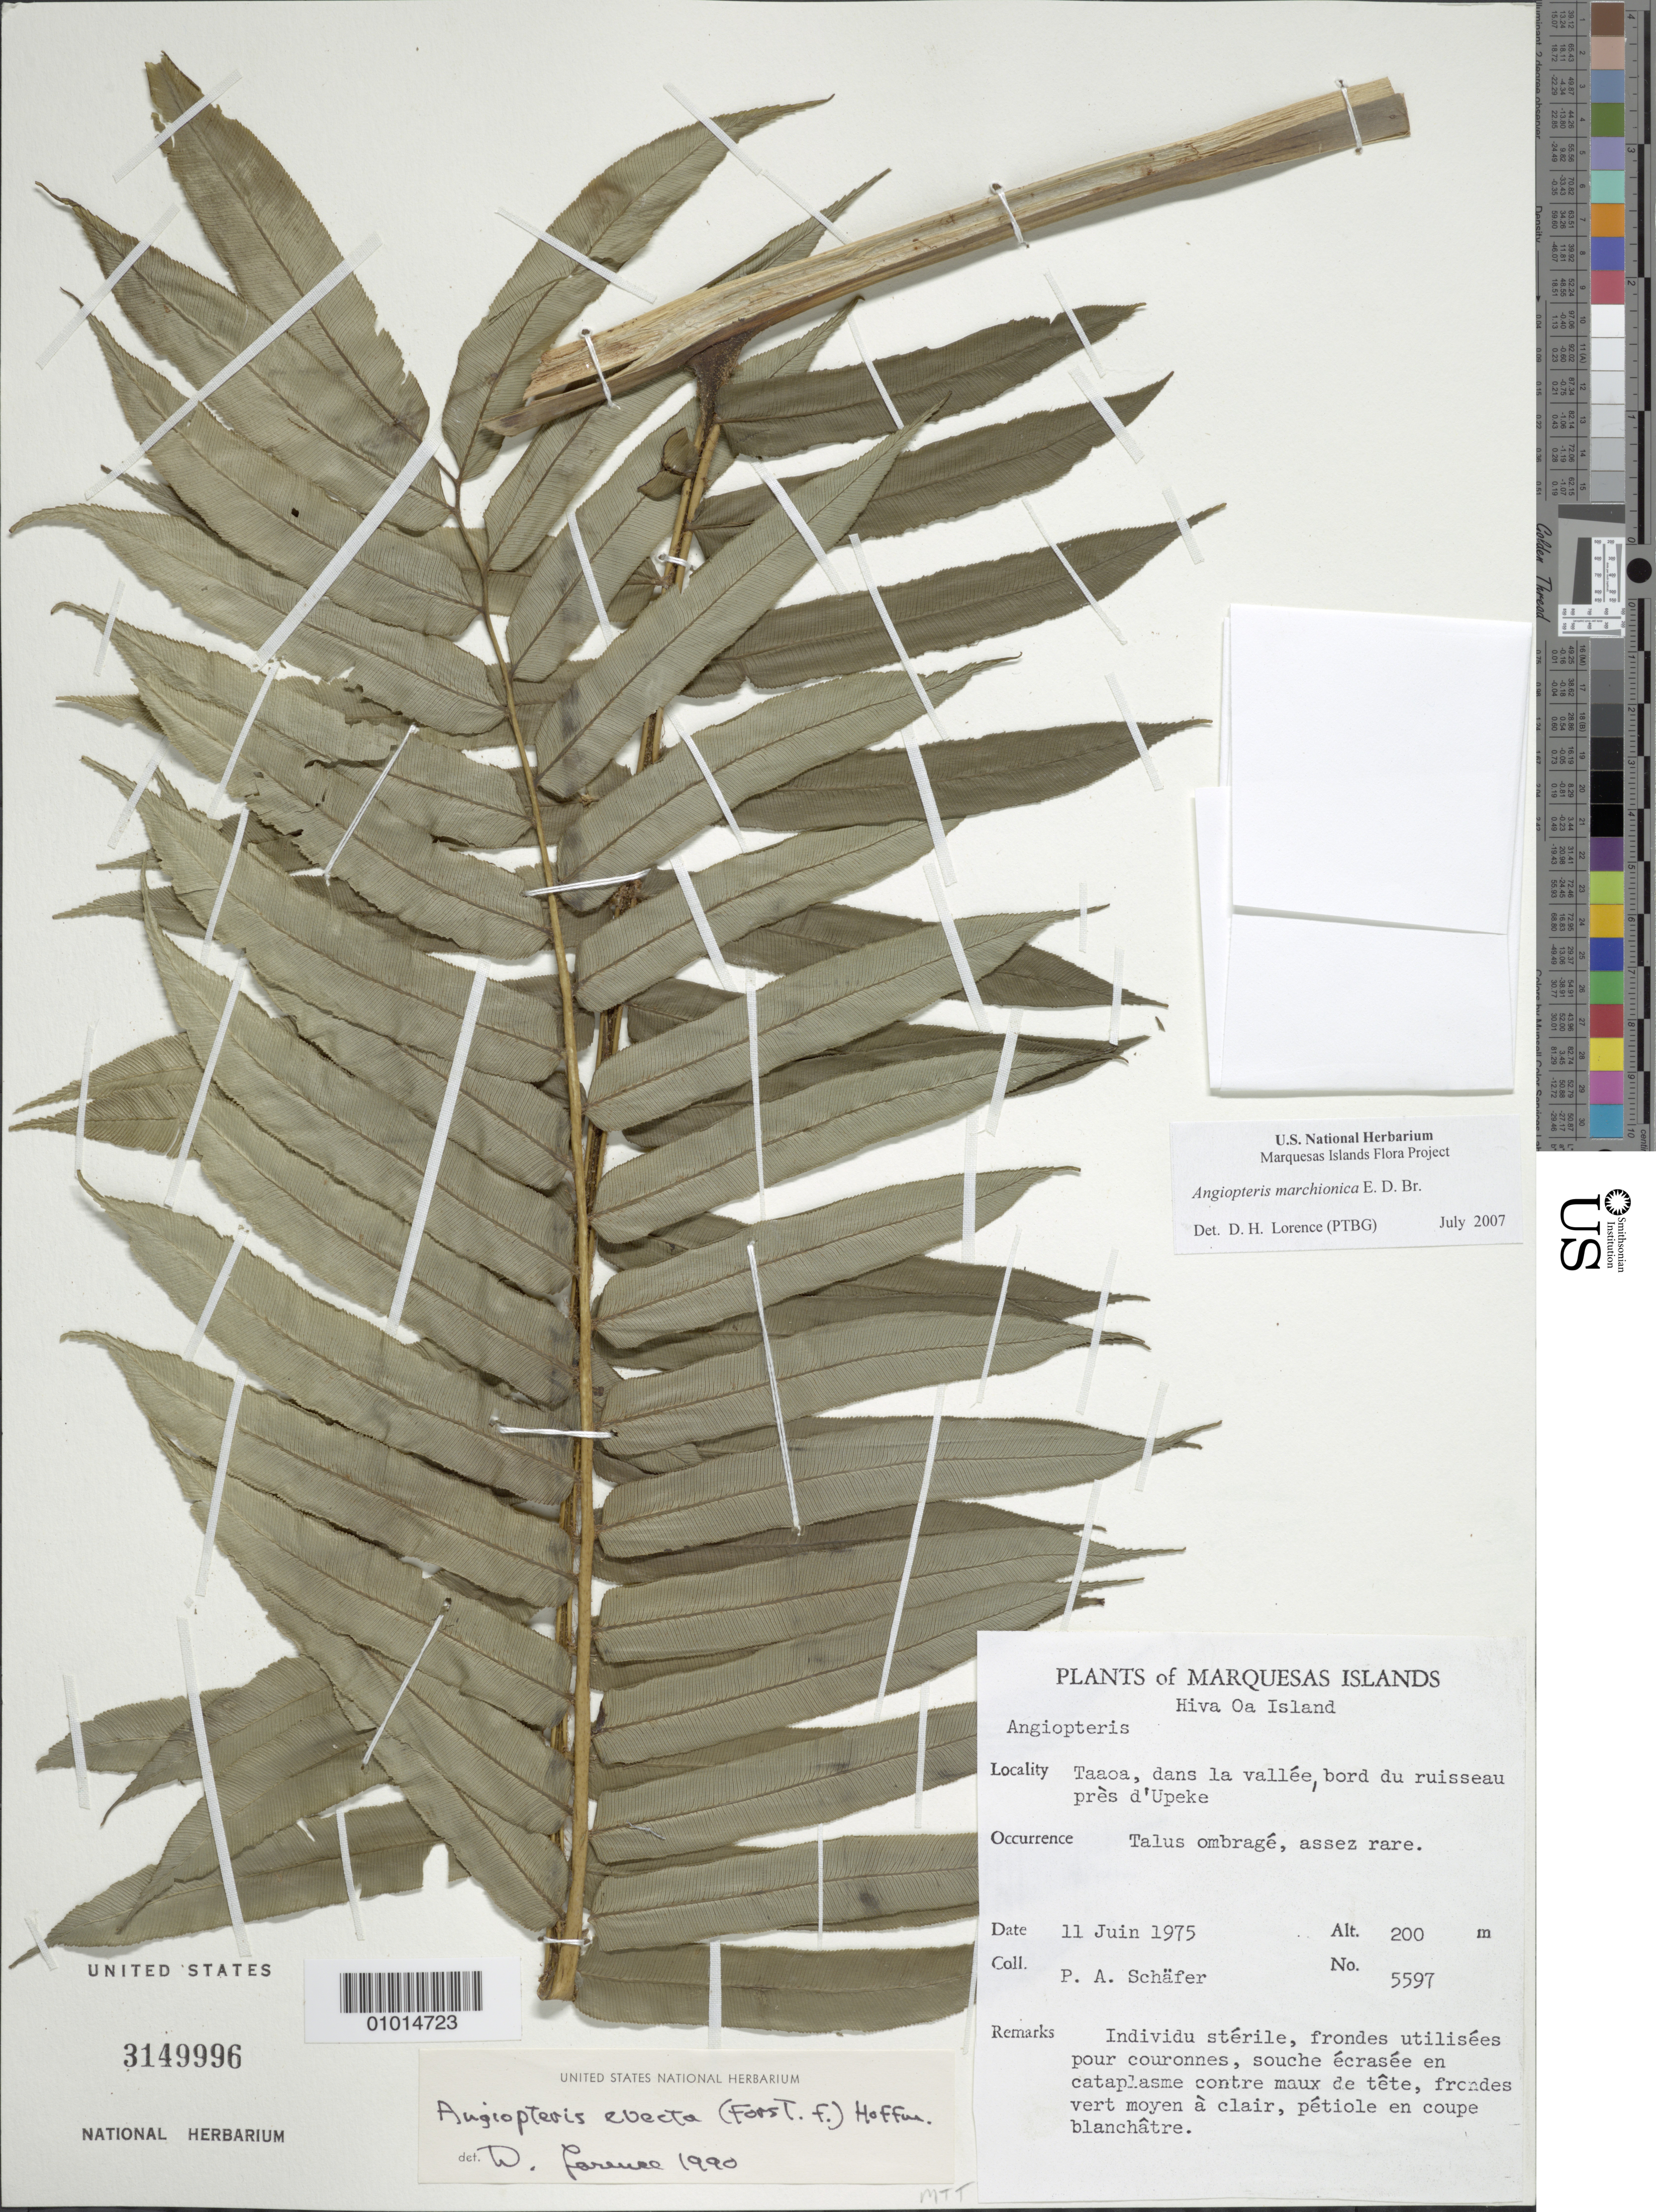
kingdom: Plantae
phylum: Tracheophyta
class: Polypodiopsida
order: Marattiales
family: Marattiaceae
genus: Angiopteris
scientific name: Angiopteris marchionica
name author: E.D. Br.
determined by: Lorence, David H., (PTBG), National Tropical Botanical Garden (UNITED STATES)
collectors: P. A. Schäfer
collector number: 5597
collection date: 1975-06-11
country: French Polynesia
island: Hiva Oa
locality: Taaoa, dans la vallée, bord de ruisseau près d'Upeke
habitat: Talus ombragé, assez rare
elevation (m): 200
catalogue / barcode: US 3149996